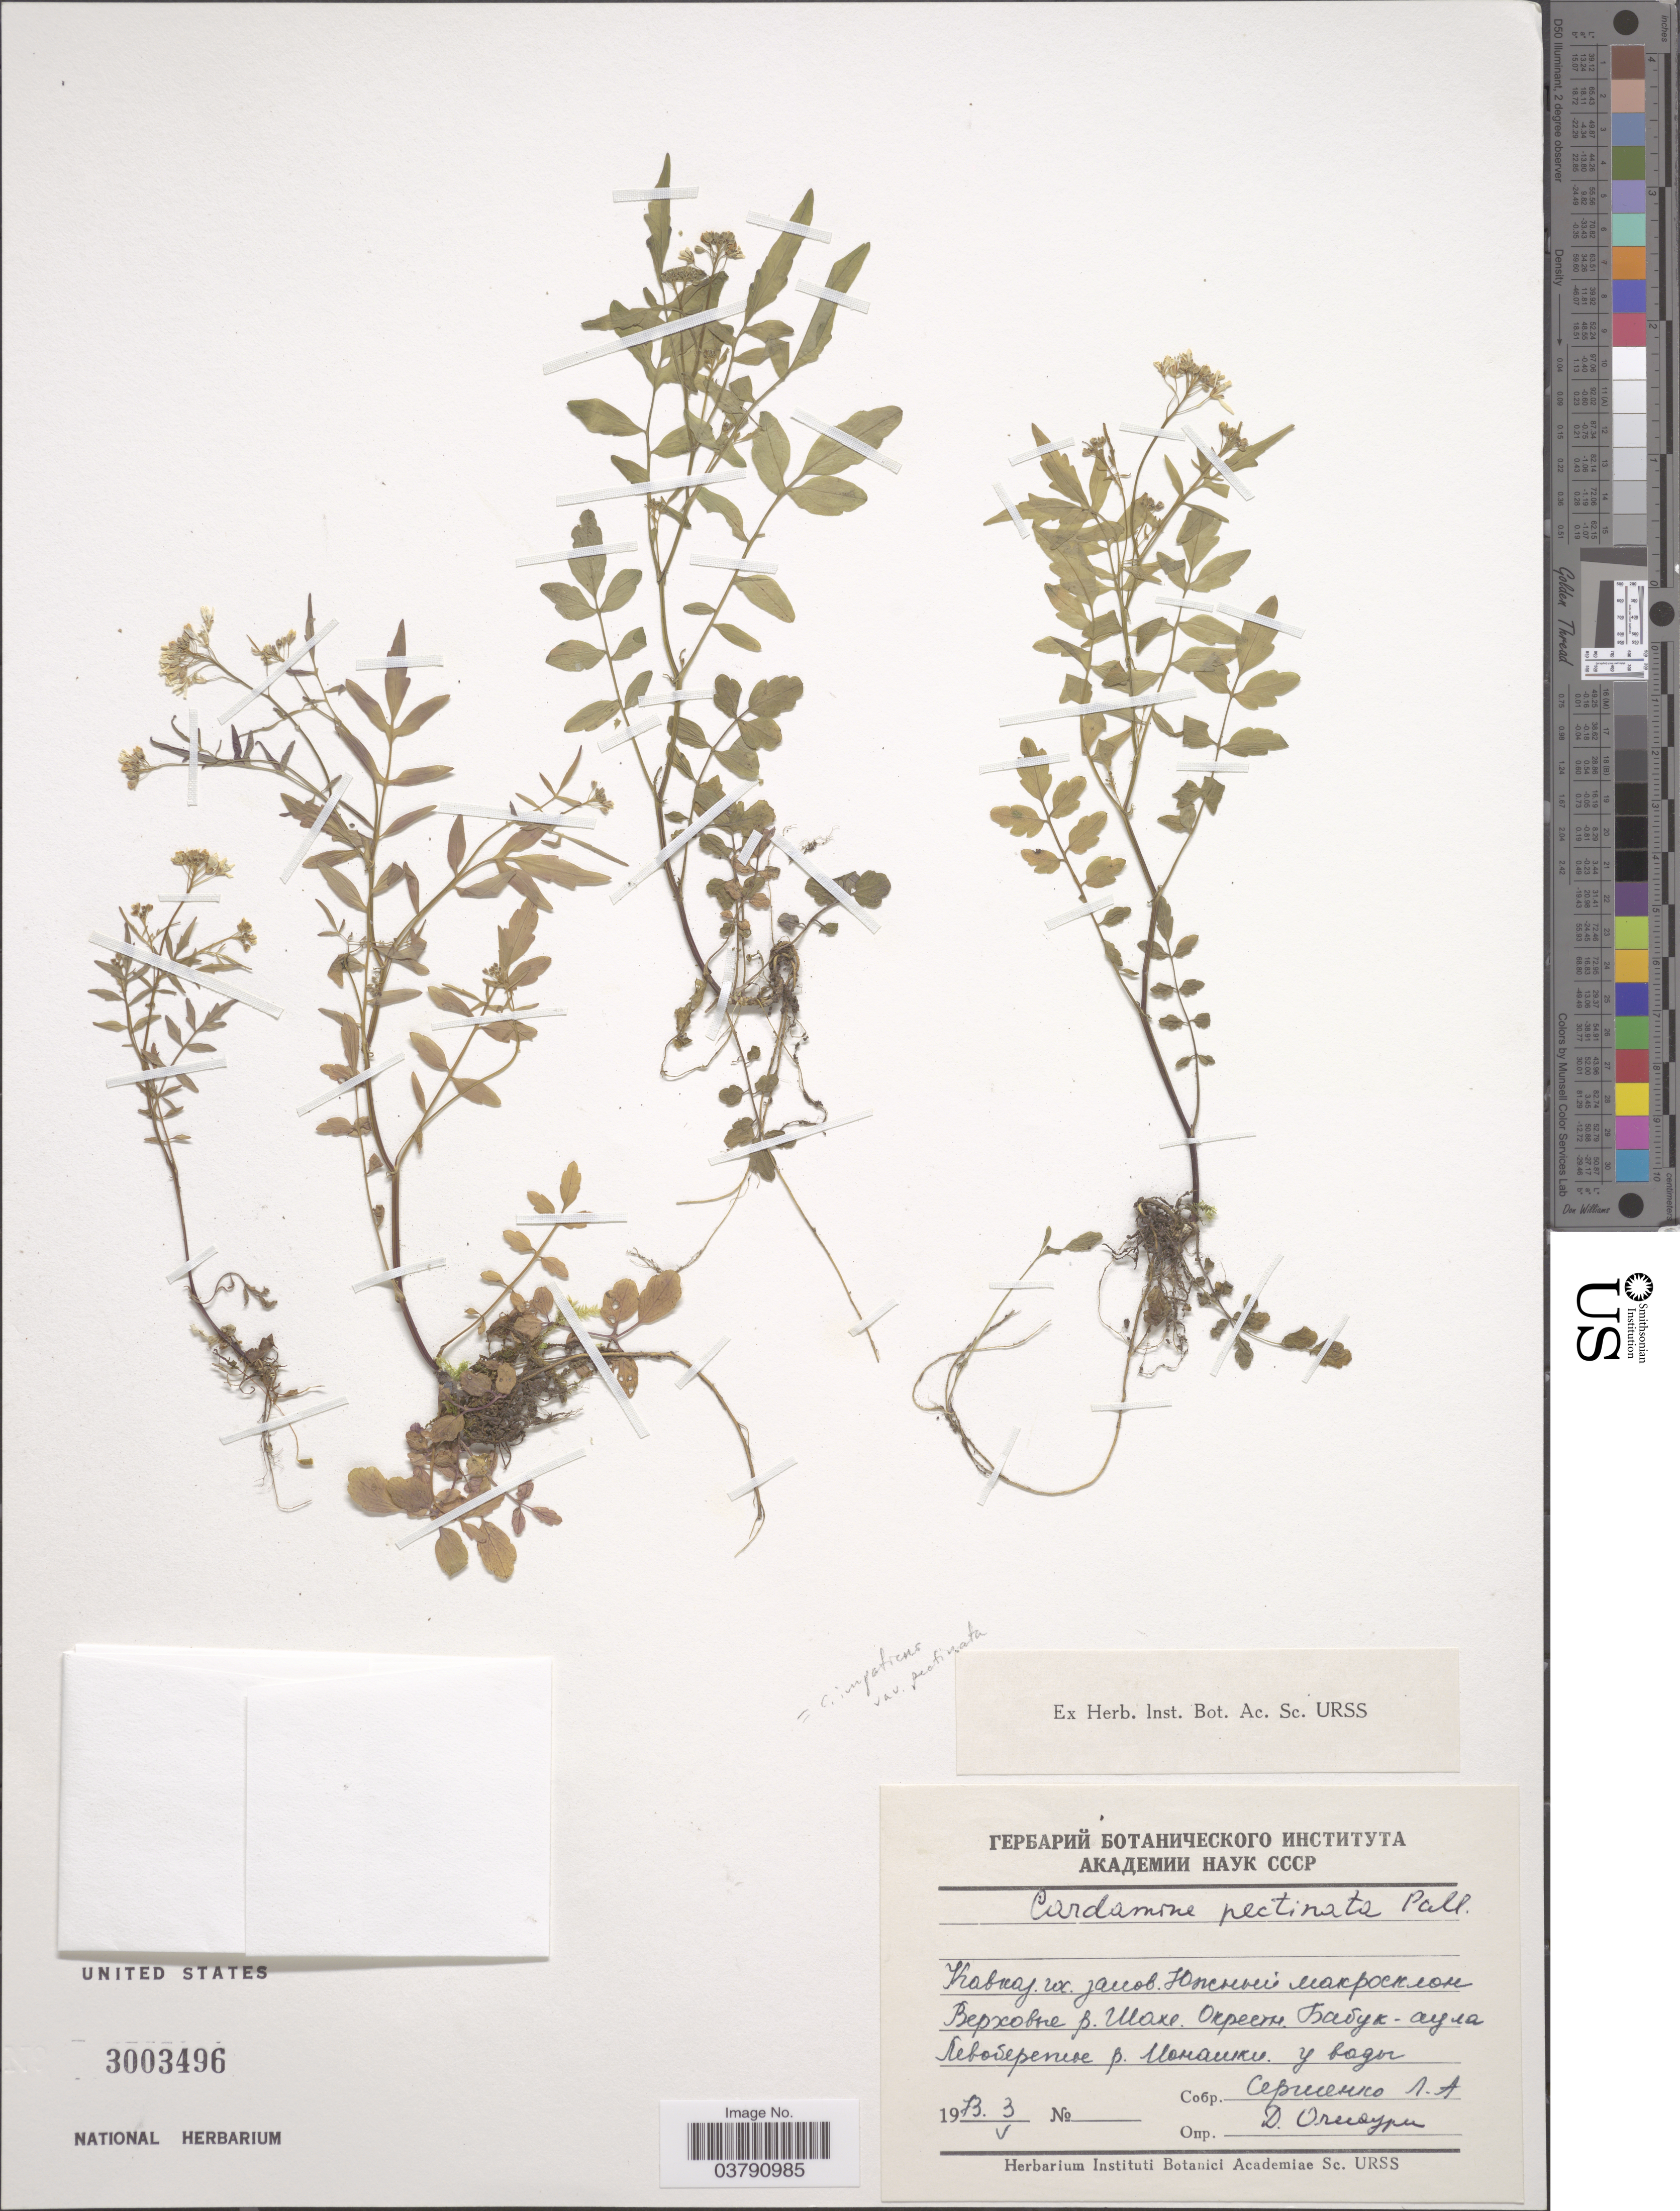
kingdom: Plantae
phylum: Tracheophyta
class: Magnoliopsida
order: Brassicales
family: Brassicaceae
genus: Cardamine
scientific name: Cardamine impatiens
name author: L.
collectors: L. Sergienko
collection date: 1973-05-03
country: Russian Federation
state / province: Krasnodar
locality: Upper of River Shakhe, vicinity of Babuk-Aul, left shore of River Monashka.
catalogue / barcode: US 3003496